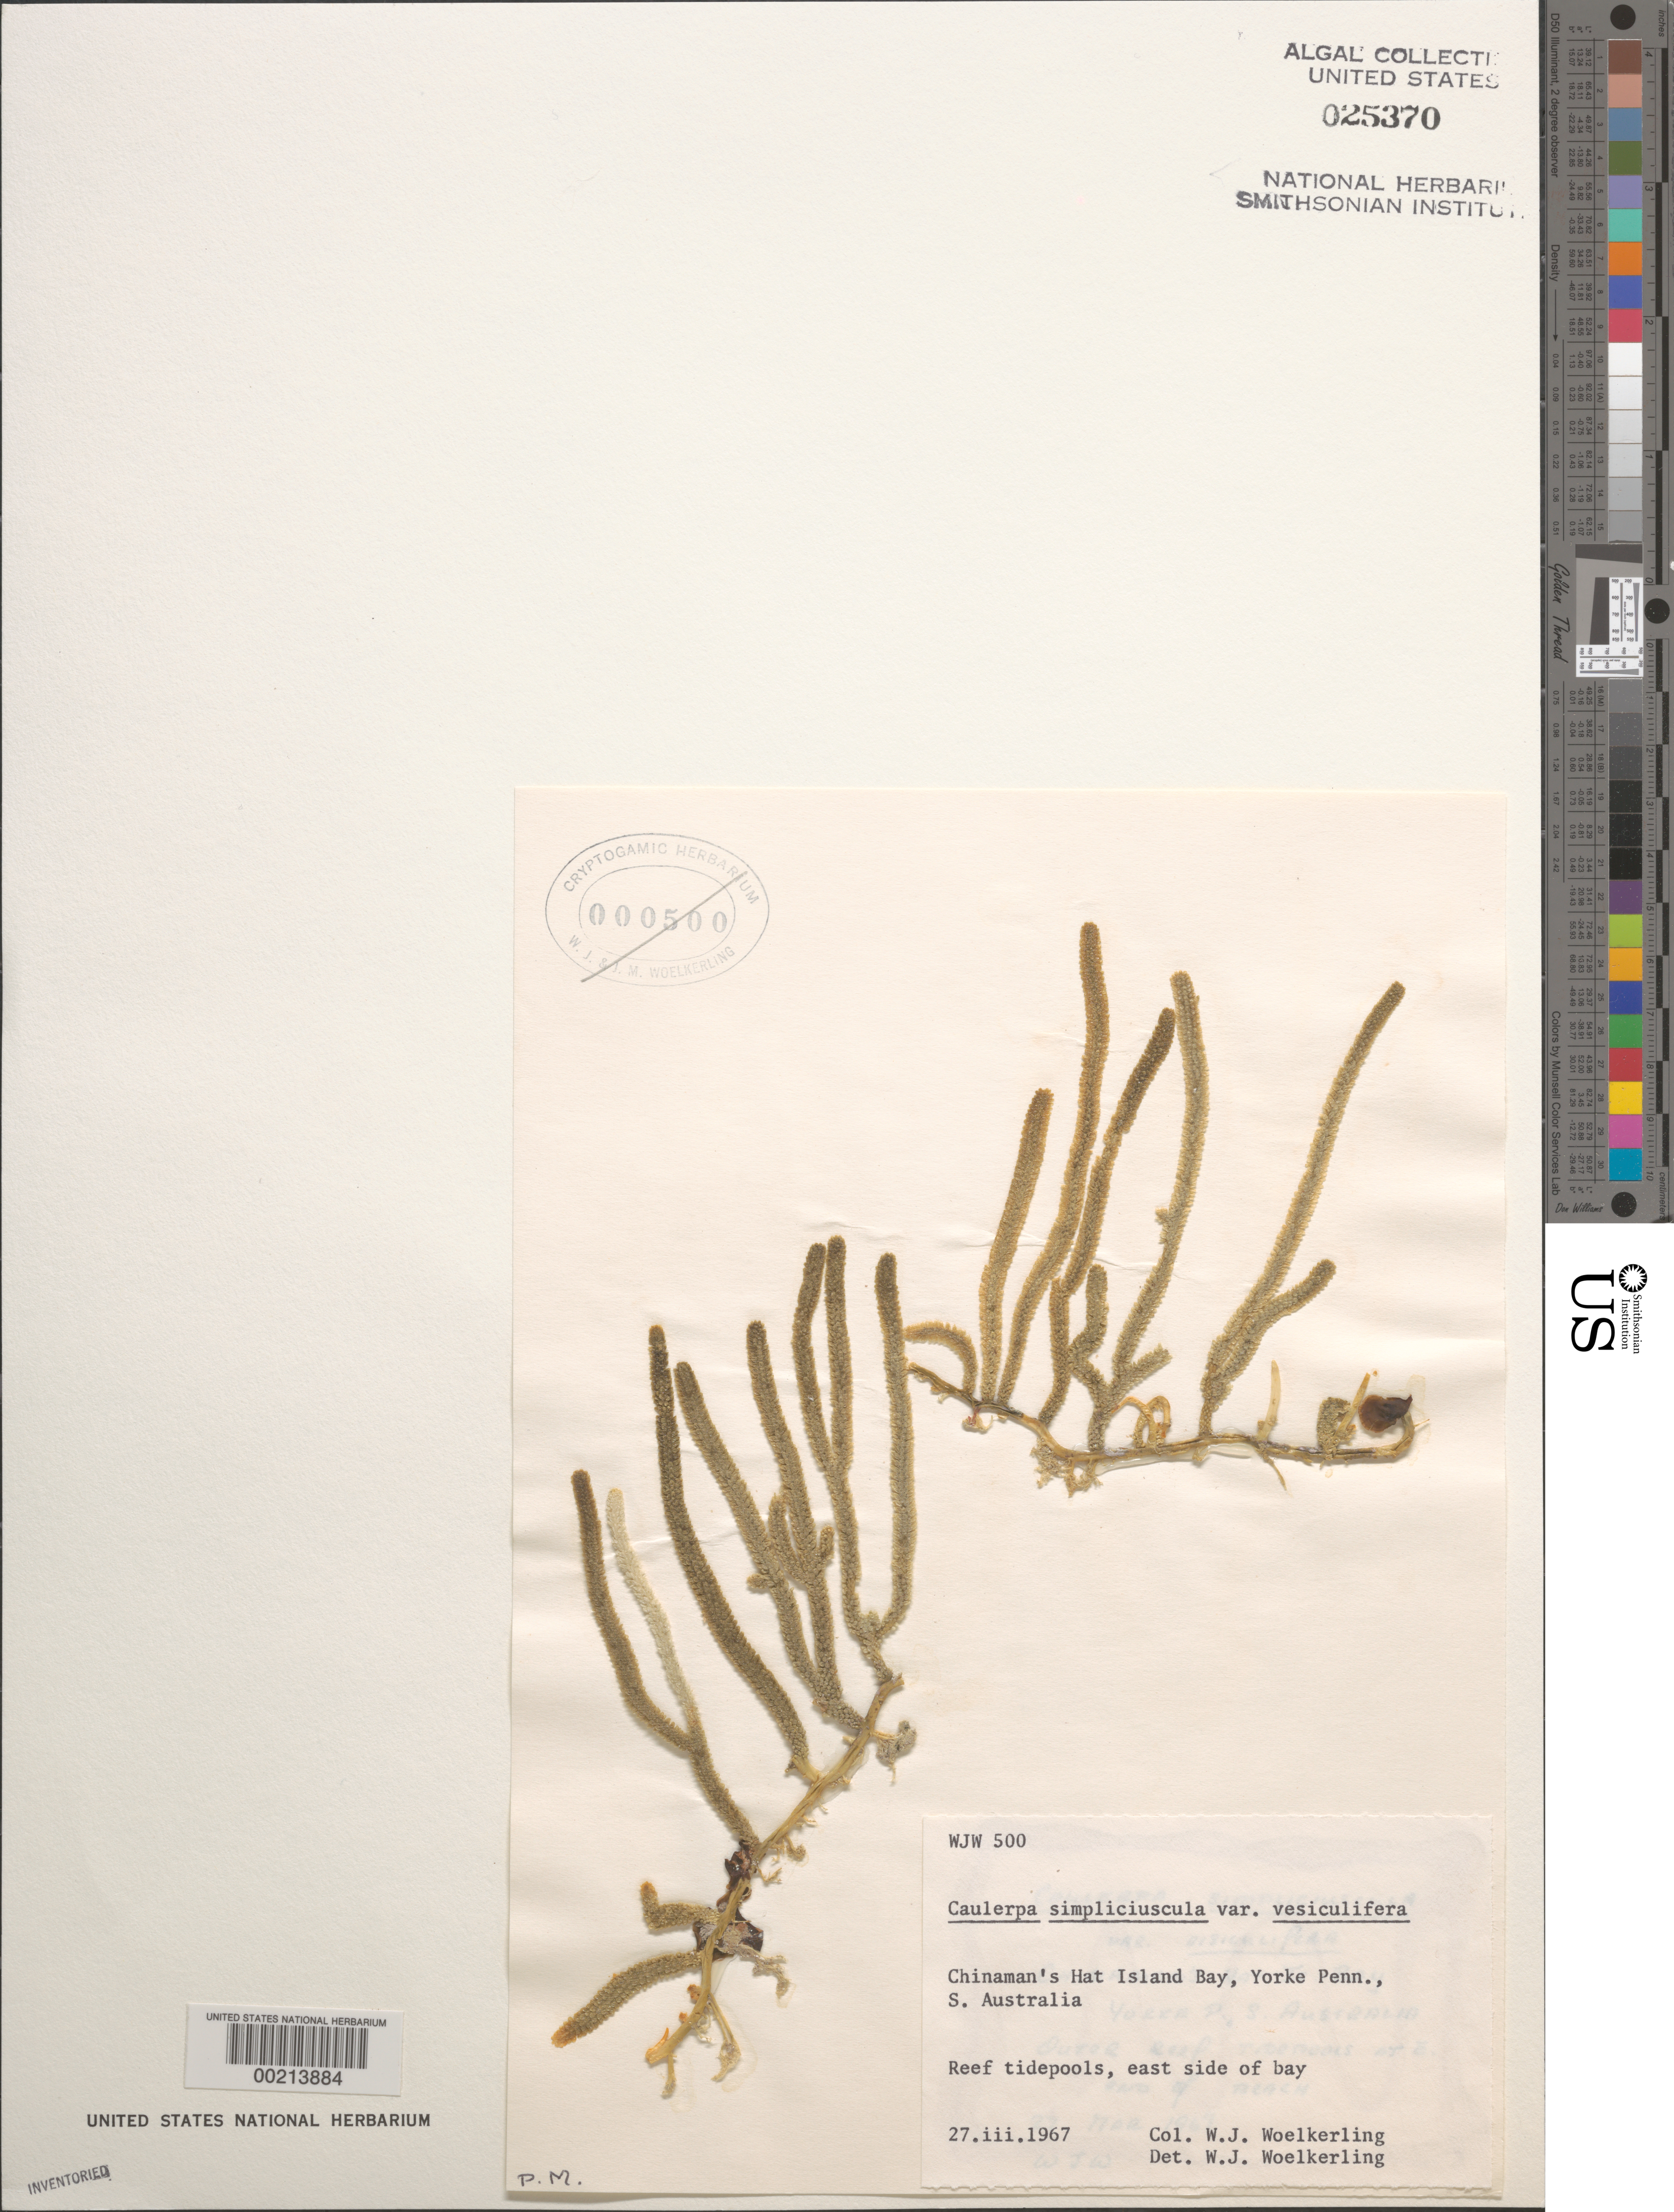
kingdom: Plantae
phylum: Chlorophyta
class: Ulvophyceae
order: Bryopsidales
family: Caulerpaceae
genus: Caulerpa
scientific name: Caulerpa simpliciuscula var. vesiculifera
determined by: Woelkerling, W. J.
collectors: W. Woelkerling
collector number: WJW 500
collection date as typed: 27 Mar 1967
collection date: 1967-03-27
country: Australia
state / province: South Australia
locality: Chinaman's Hat Island Bay, Yorke Peninsula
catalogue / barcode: US 25370